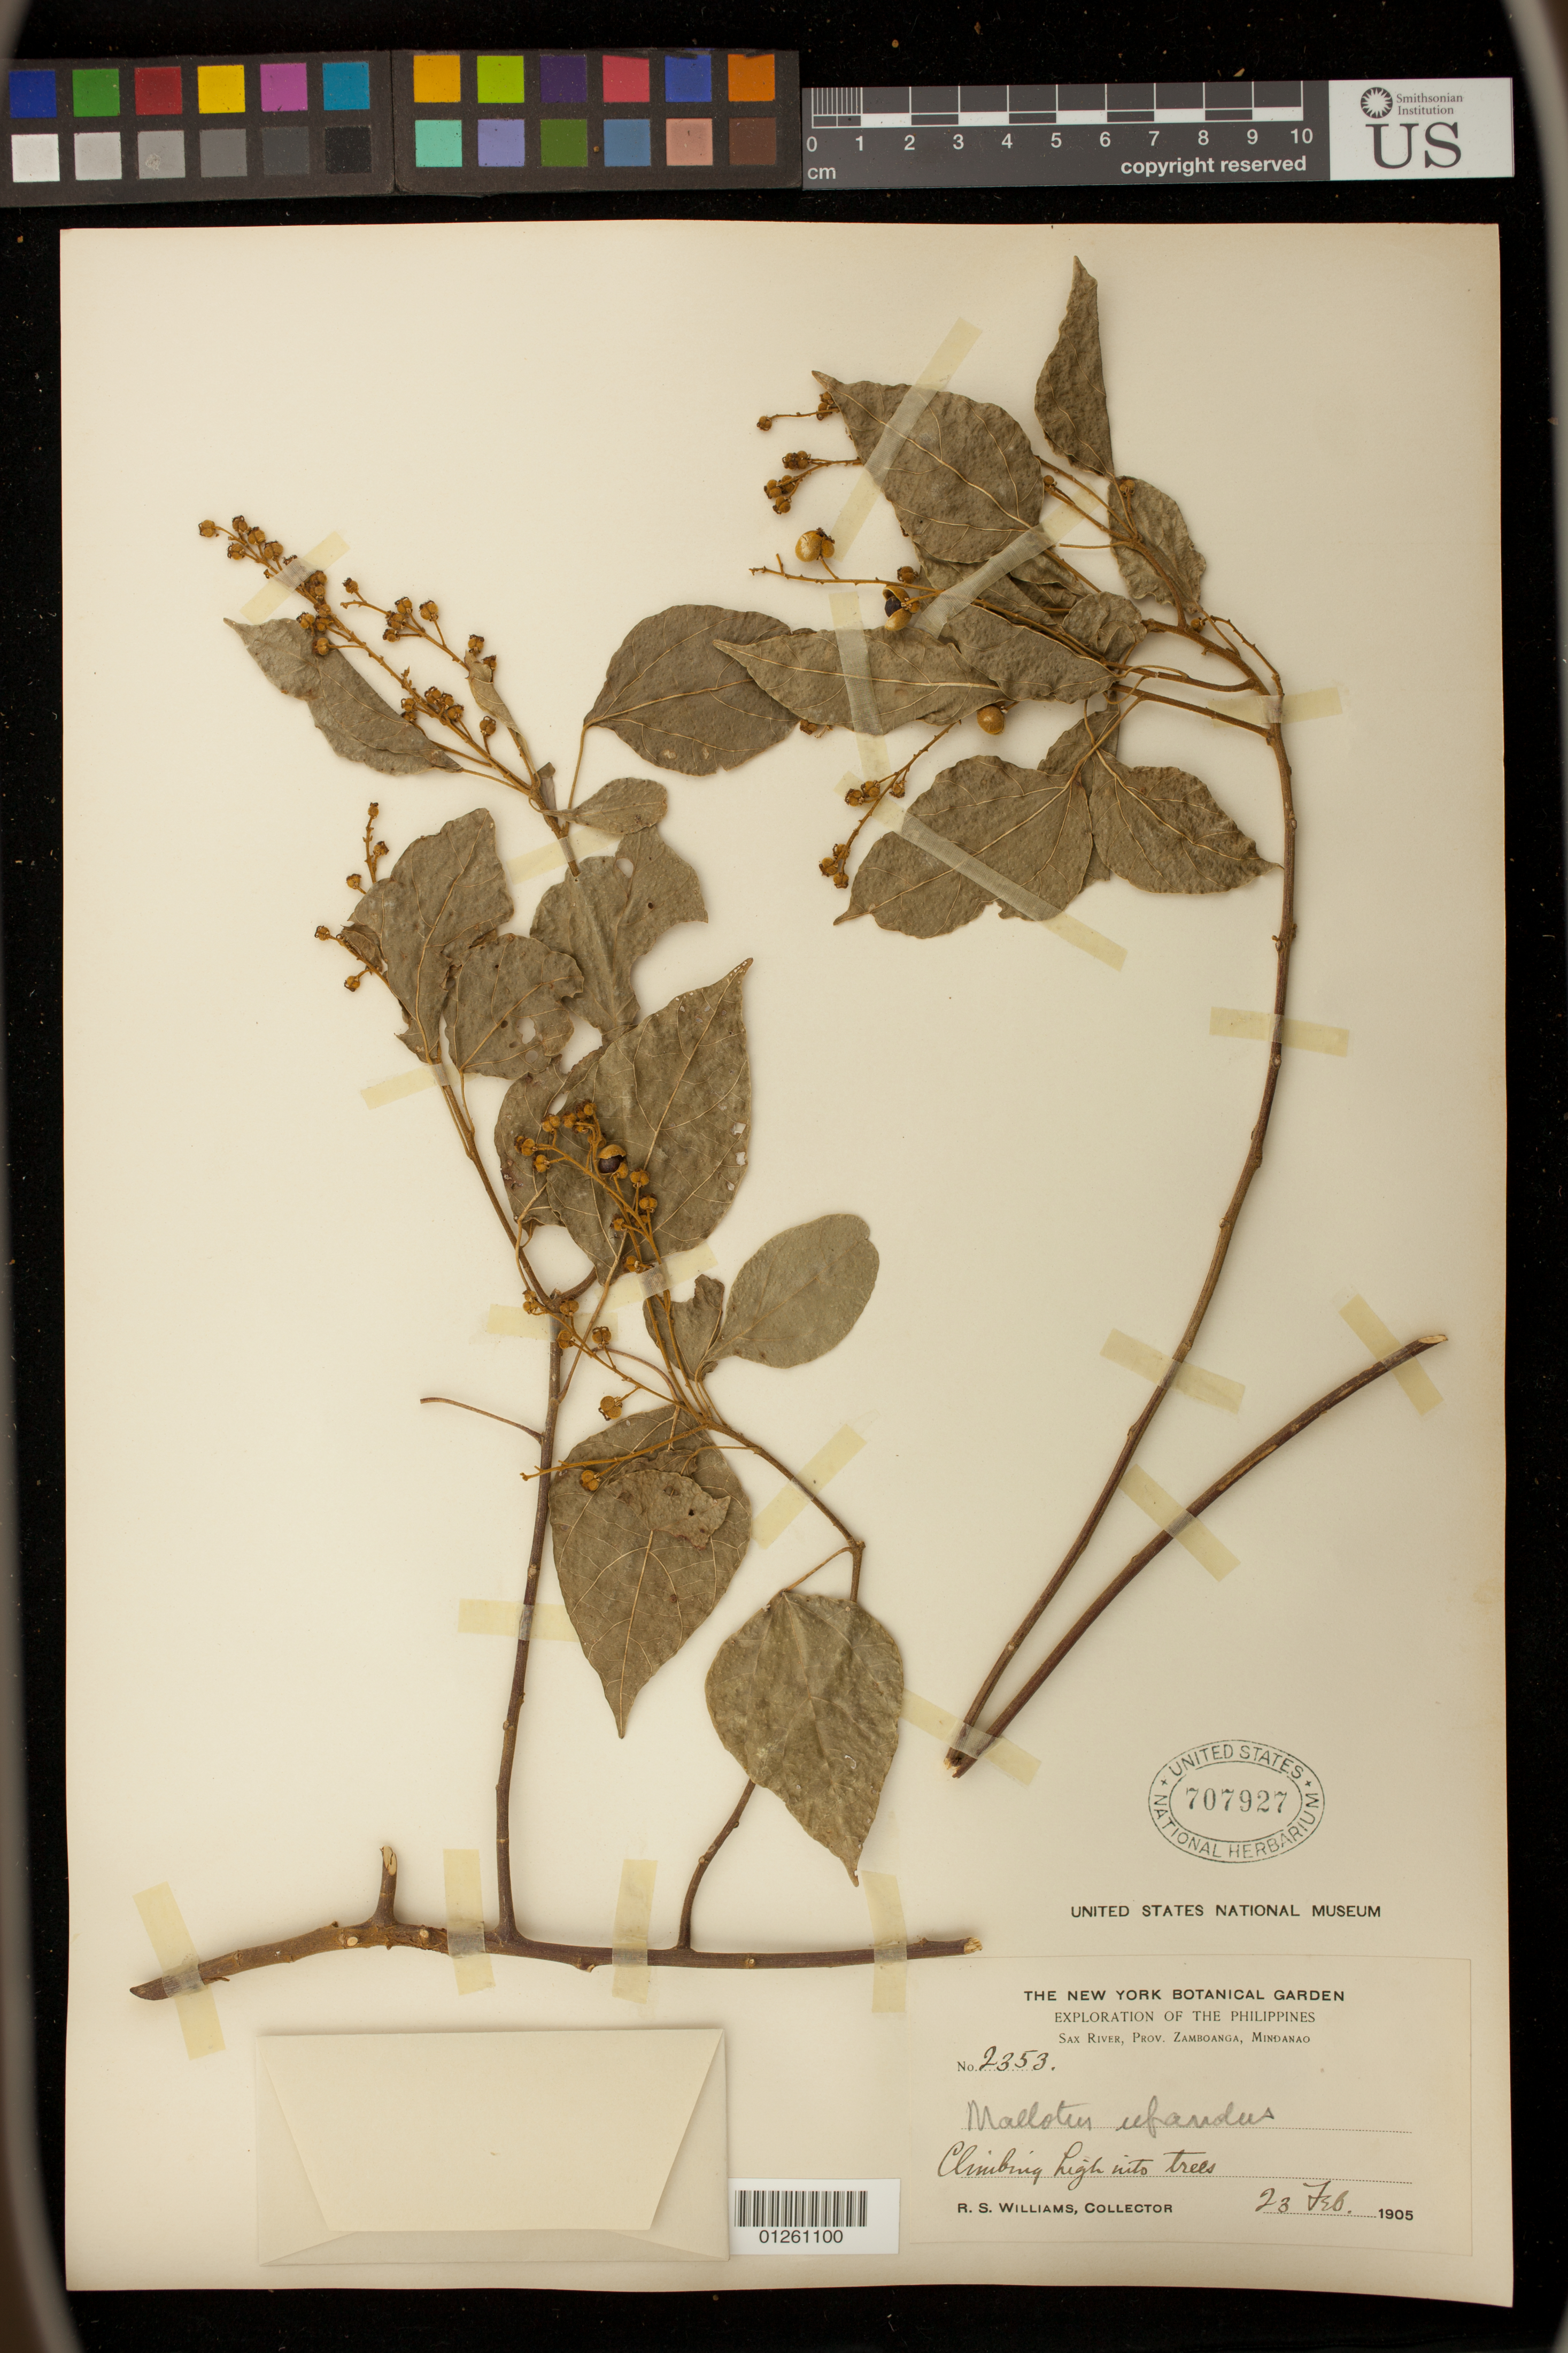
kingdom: Plantae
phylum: Tracheophyta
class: Magnoliopsida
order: Malpighiales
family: Euphorbiaceae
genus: Mallotus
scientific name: Mallotus repandus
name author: (Rottler) Müll. Arg.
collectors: R. S. Williams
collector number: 2353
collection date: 1905-02-23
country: Philippines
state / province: Zamboanga Peninsula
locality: Sax River, Prov. Zamboanga, Mindanao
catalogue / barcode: US 707927